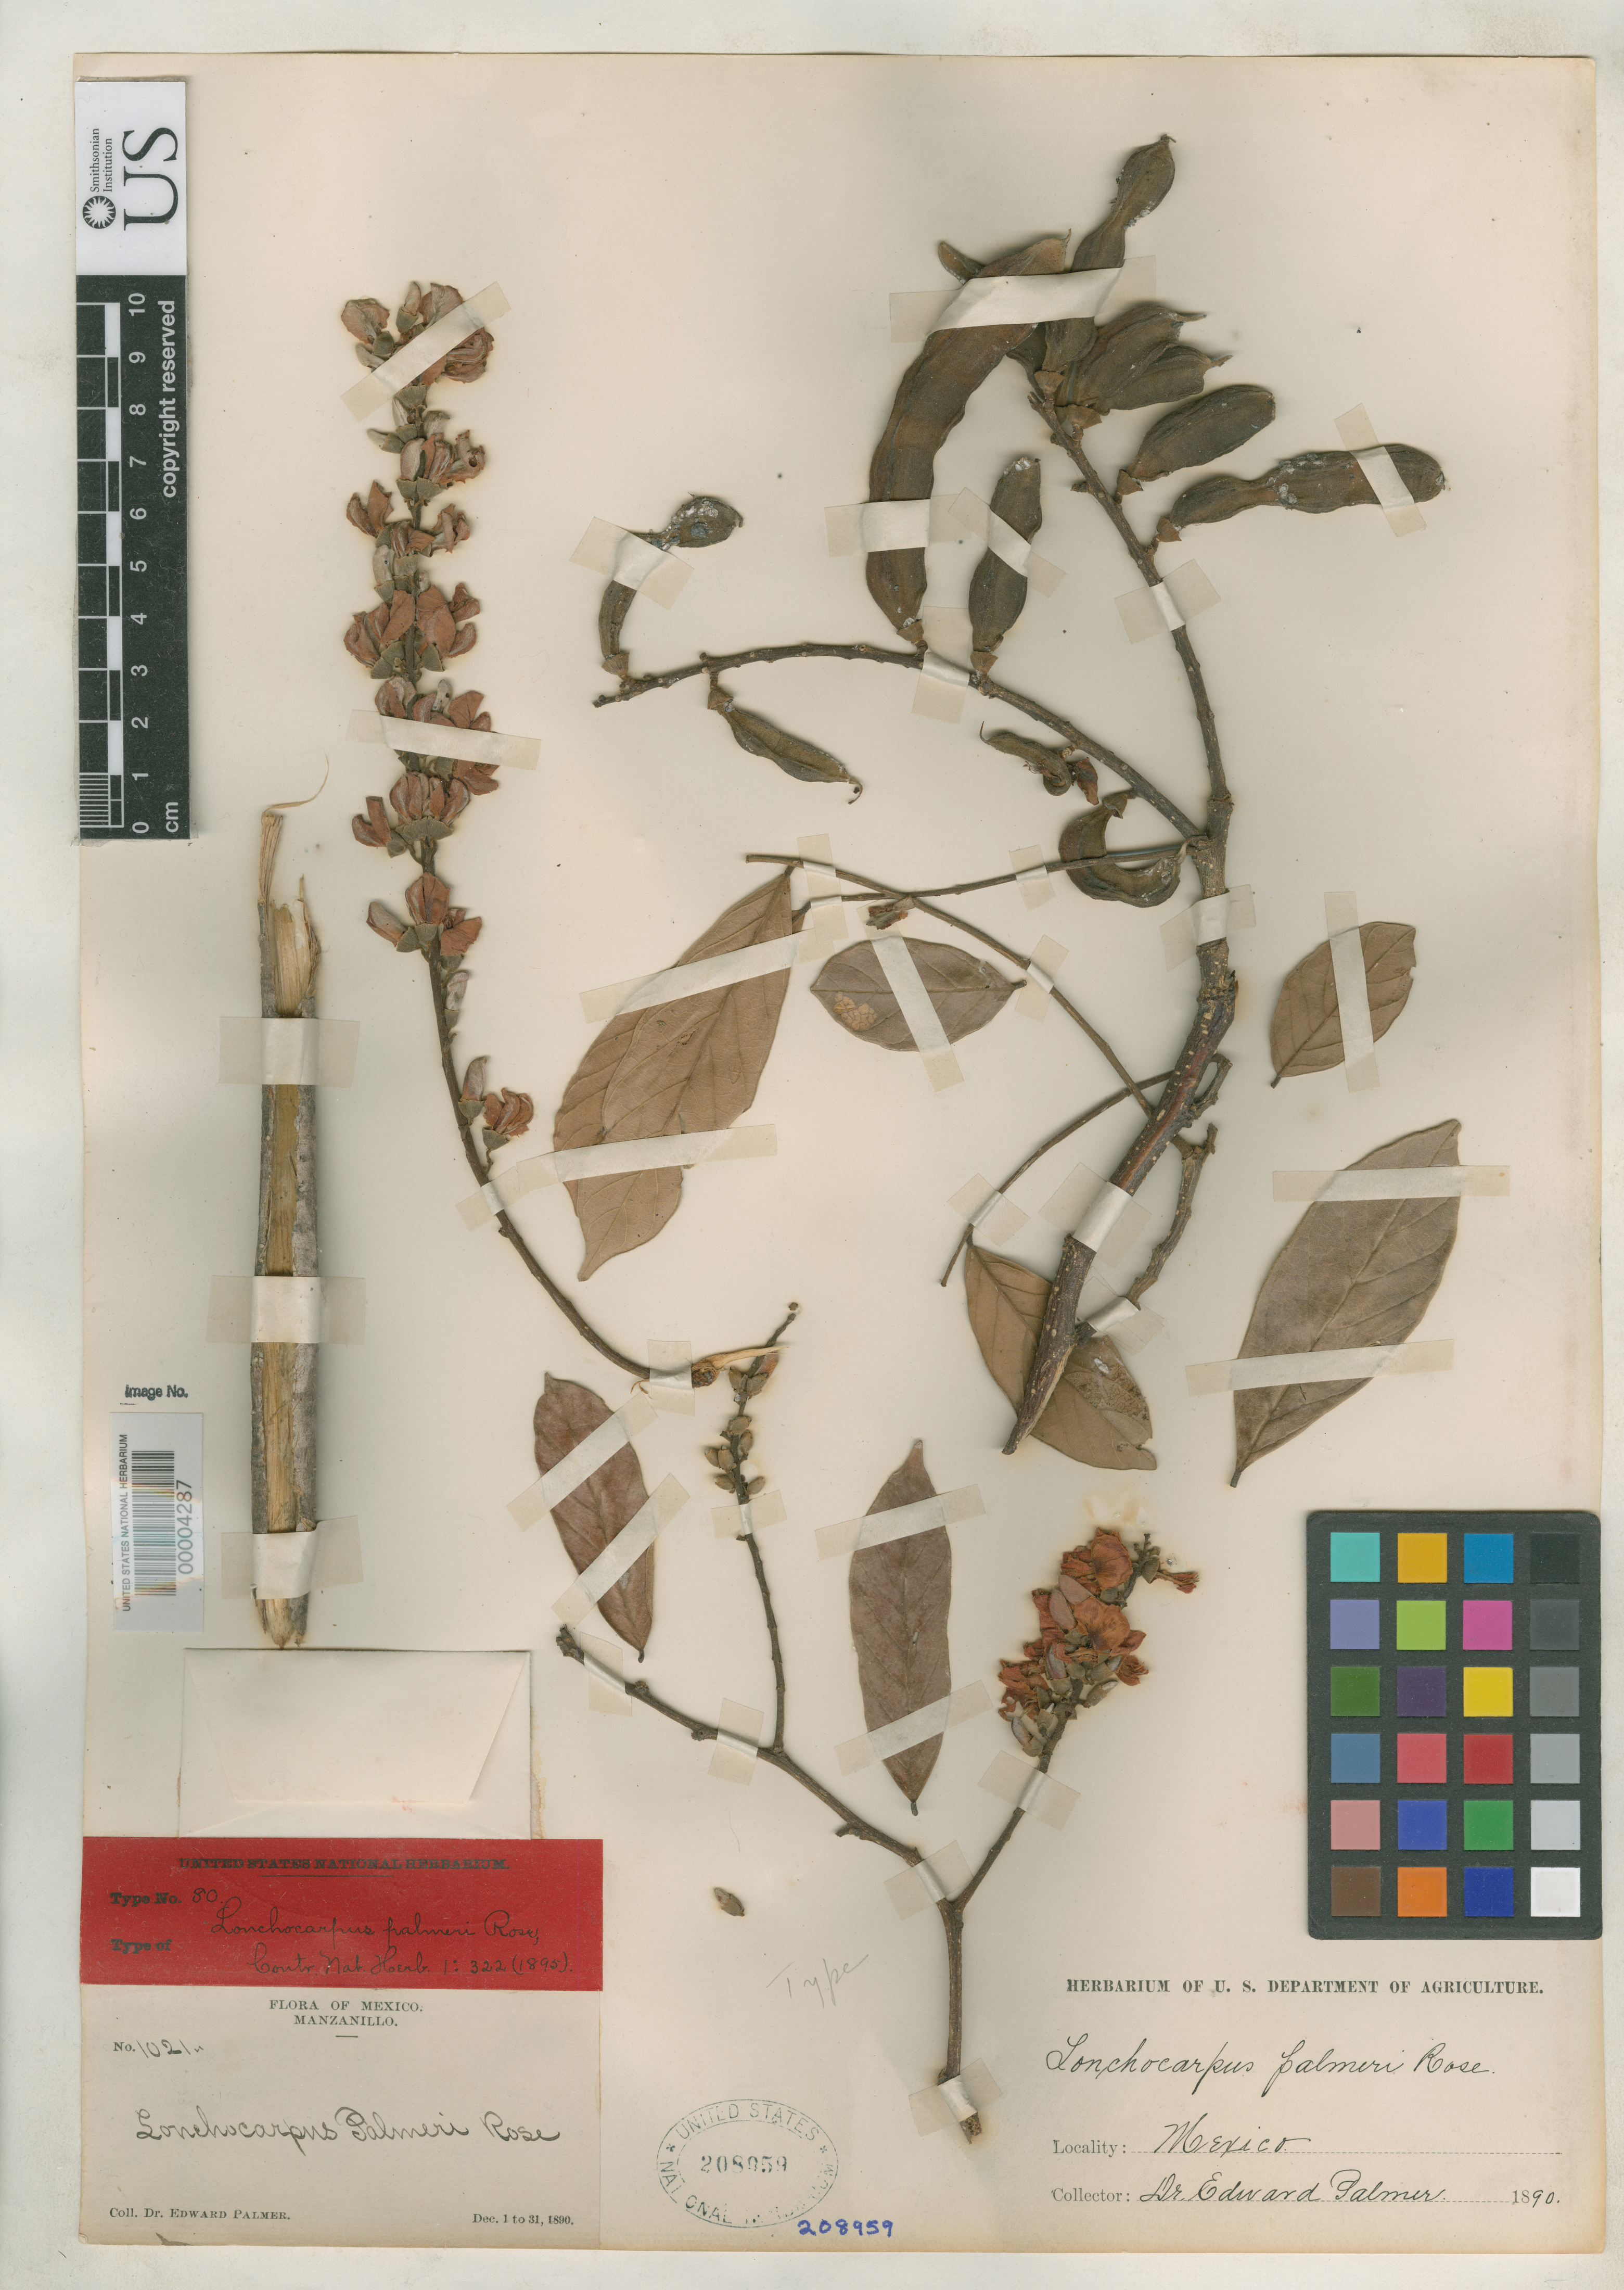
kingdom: Plantae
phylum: Tracheophyta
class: Magnoliopsida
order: Fabales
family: Fabaceae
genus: Lonchocarpus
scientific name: Lonchocarpus palmeri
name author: Rose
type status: Type Collection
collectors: E. Palmer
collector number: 1021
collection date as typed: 01 Dec 1890 to 31 Dec 1890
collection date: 1890-12-01/1890-12-31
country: Mexico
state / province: Colima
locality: Manzanillo.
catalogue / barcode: US 208959